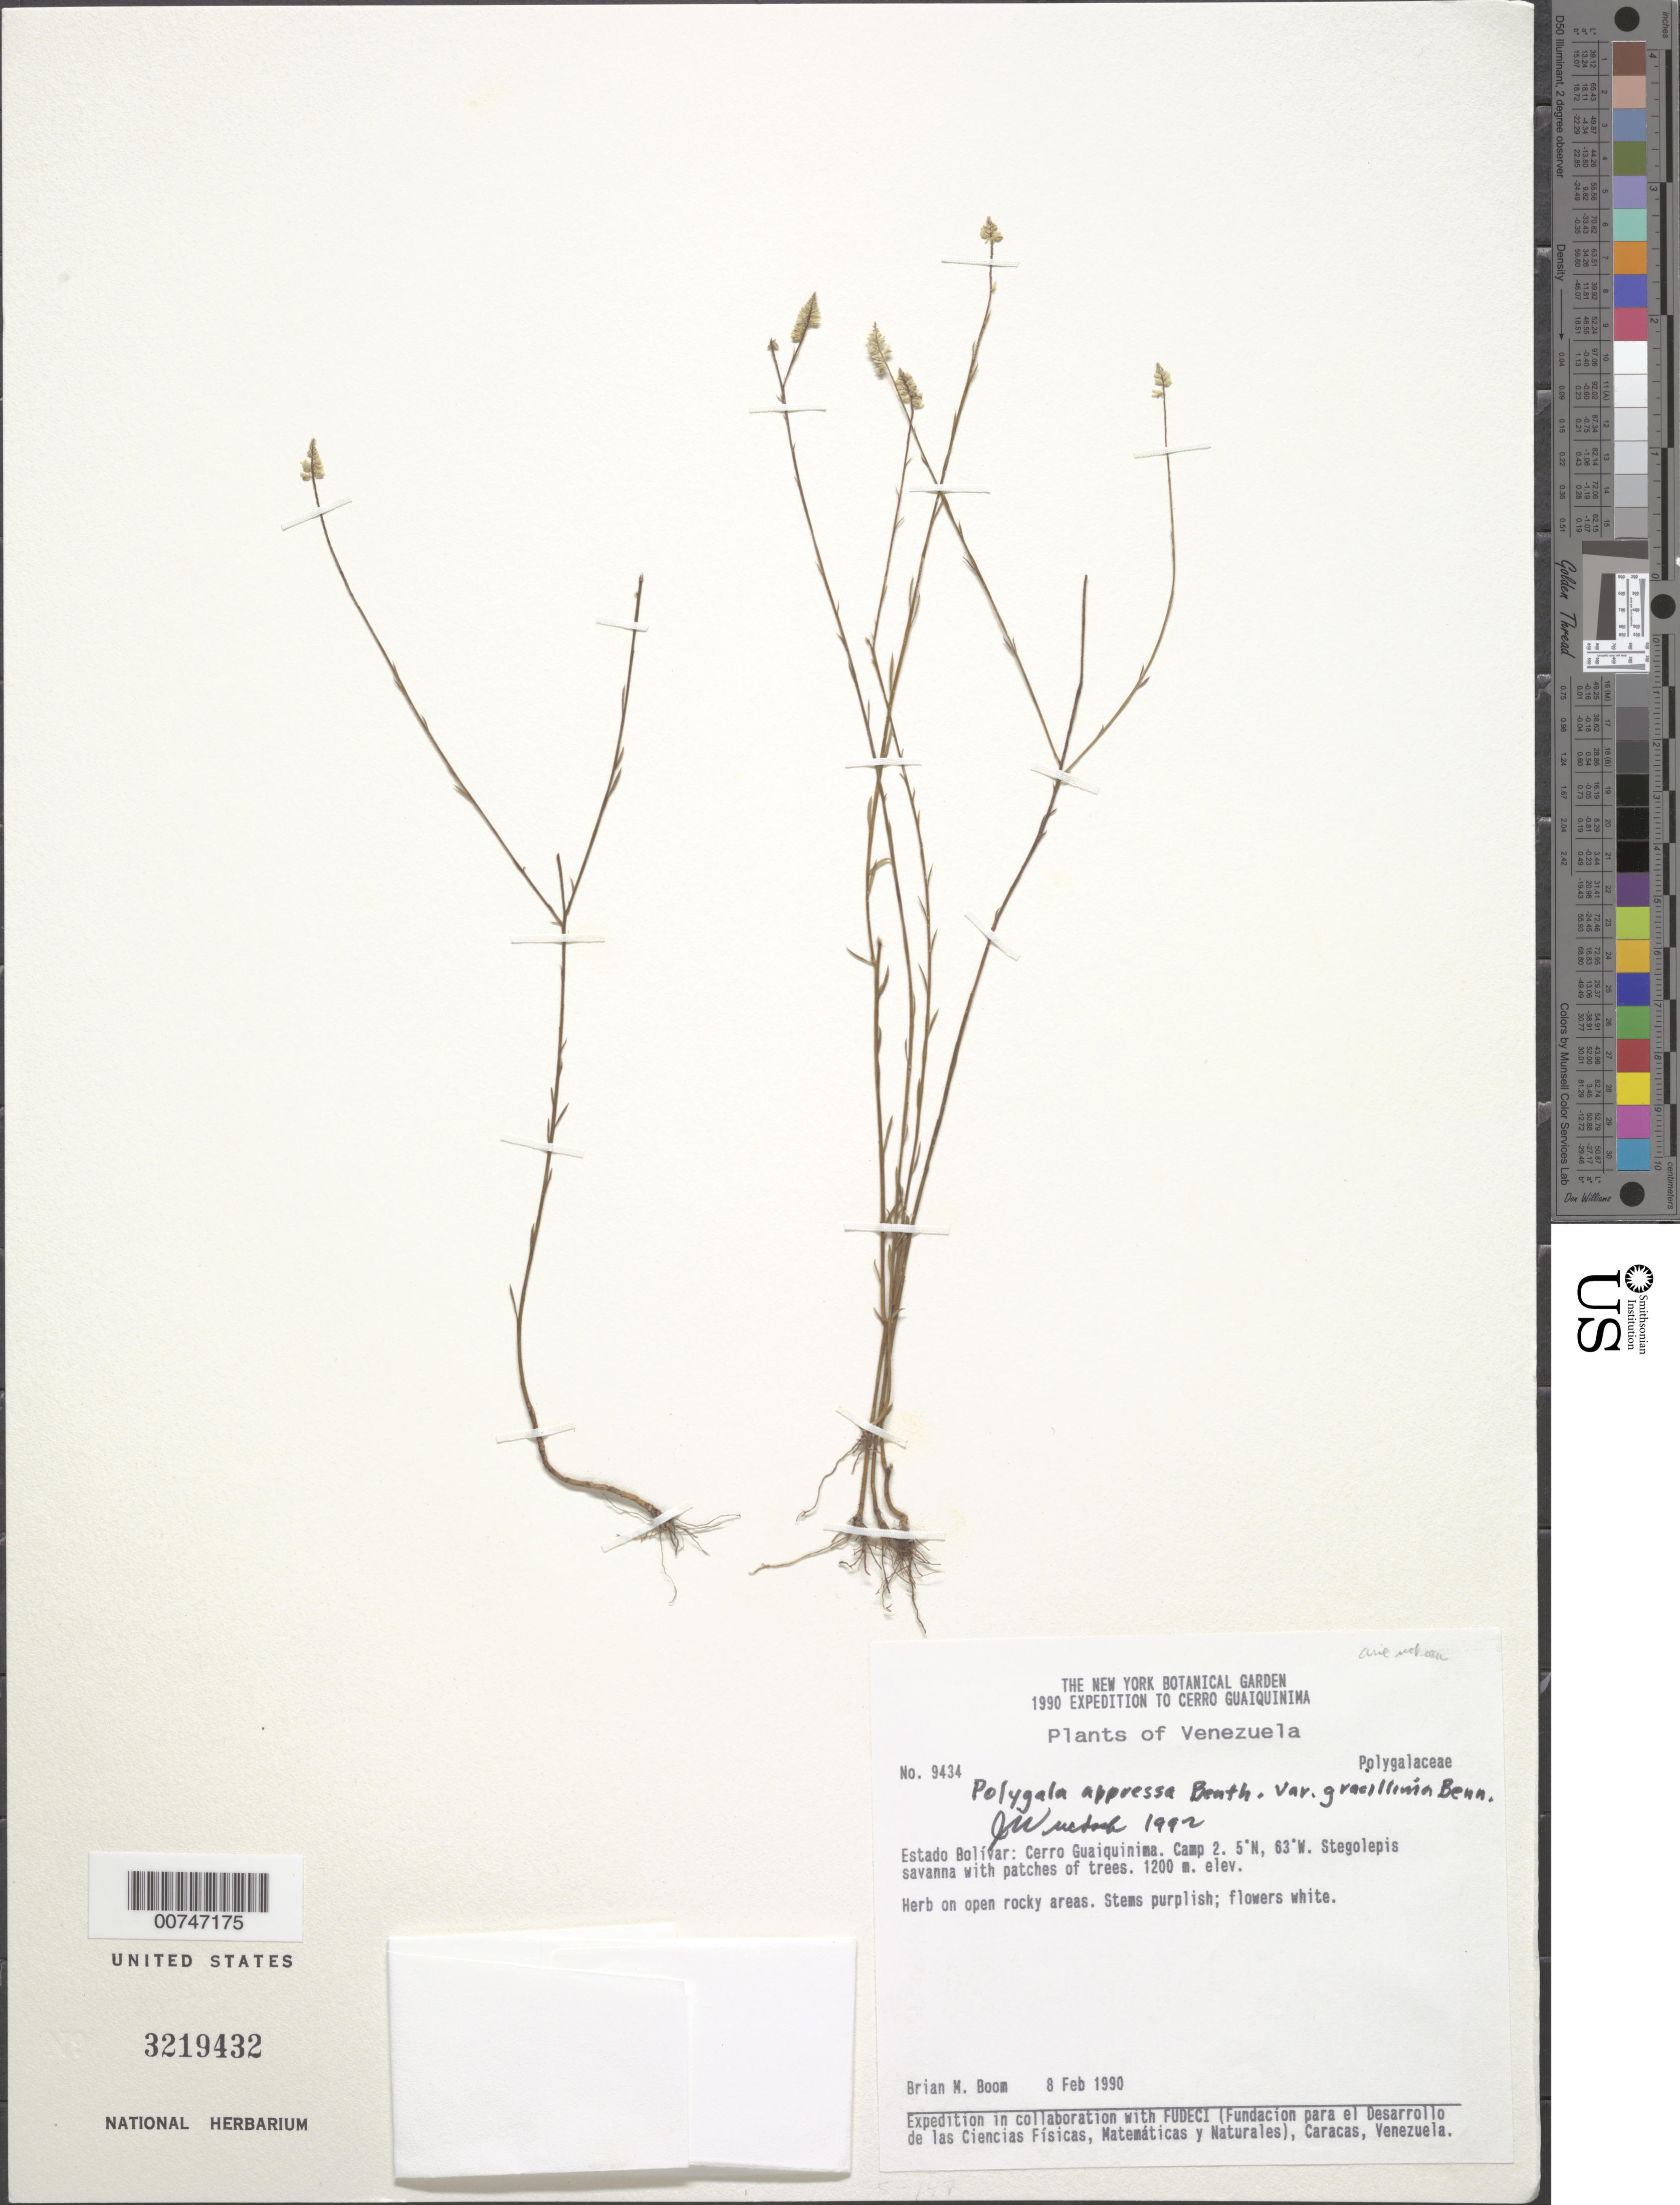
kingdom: Plantae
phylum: Tracheophyta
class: Magnoliopsida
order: Fabales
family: Polygalaceae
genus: Polygala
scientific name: Polygala appressa var. gracillima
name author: (S. Watson) A.W. Benn.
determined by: Wurdack, John J., (US), US (UNITED STATES)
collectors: B. M. Boom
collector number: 9434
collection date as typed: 8-Feb-90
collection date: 1990-02-08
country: Venezuela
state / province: Bolívar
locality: Cerro Guaiquinima, Camp 2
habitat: Stegolepis savanna with patches of tree; open rocky areas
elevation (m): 1200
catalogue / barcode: US 3219432